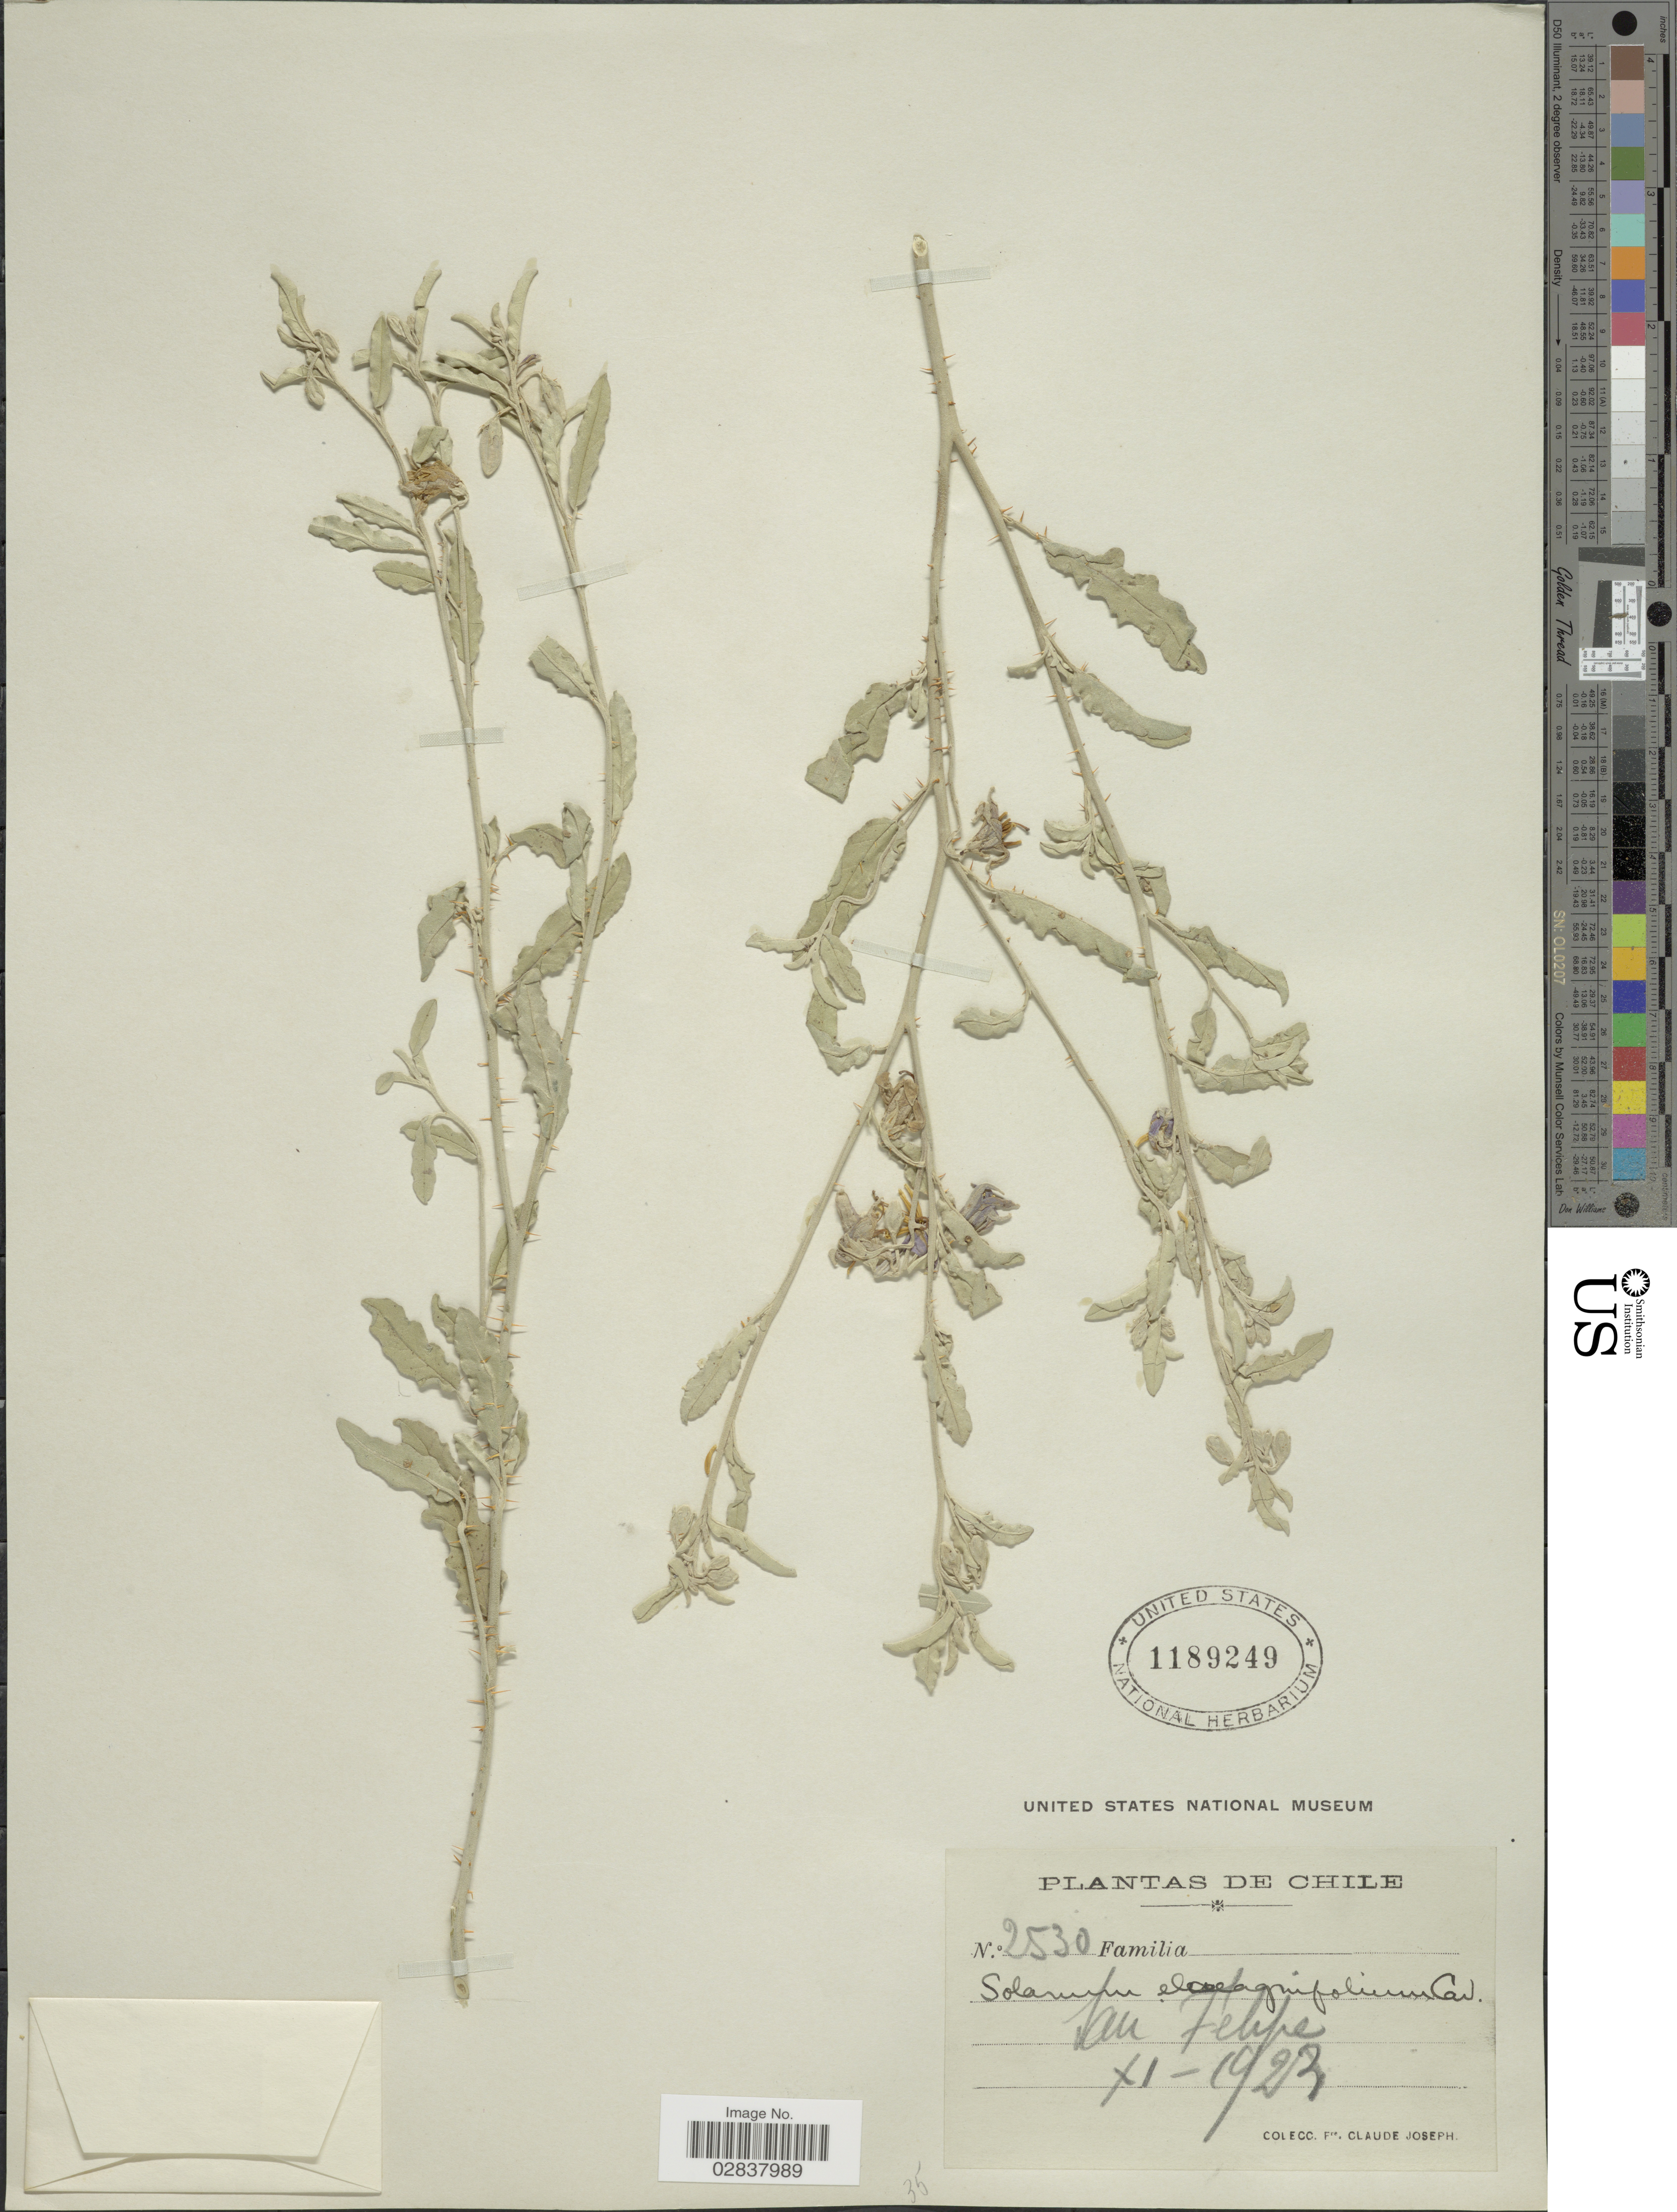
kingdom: Plantae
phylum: Tracheophyta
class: Magnoliopsida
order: Solanales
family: Solanaceae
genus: Solanum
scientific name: Solanum elaeagnifolium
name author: Cav.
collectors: Bro. Claude-Joseph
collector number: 2530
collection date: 1923-11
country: Chile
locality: San Felipe.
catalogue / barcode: US 1189249